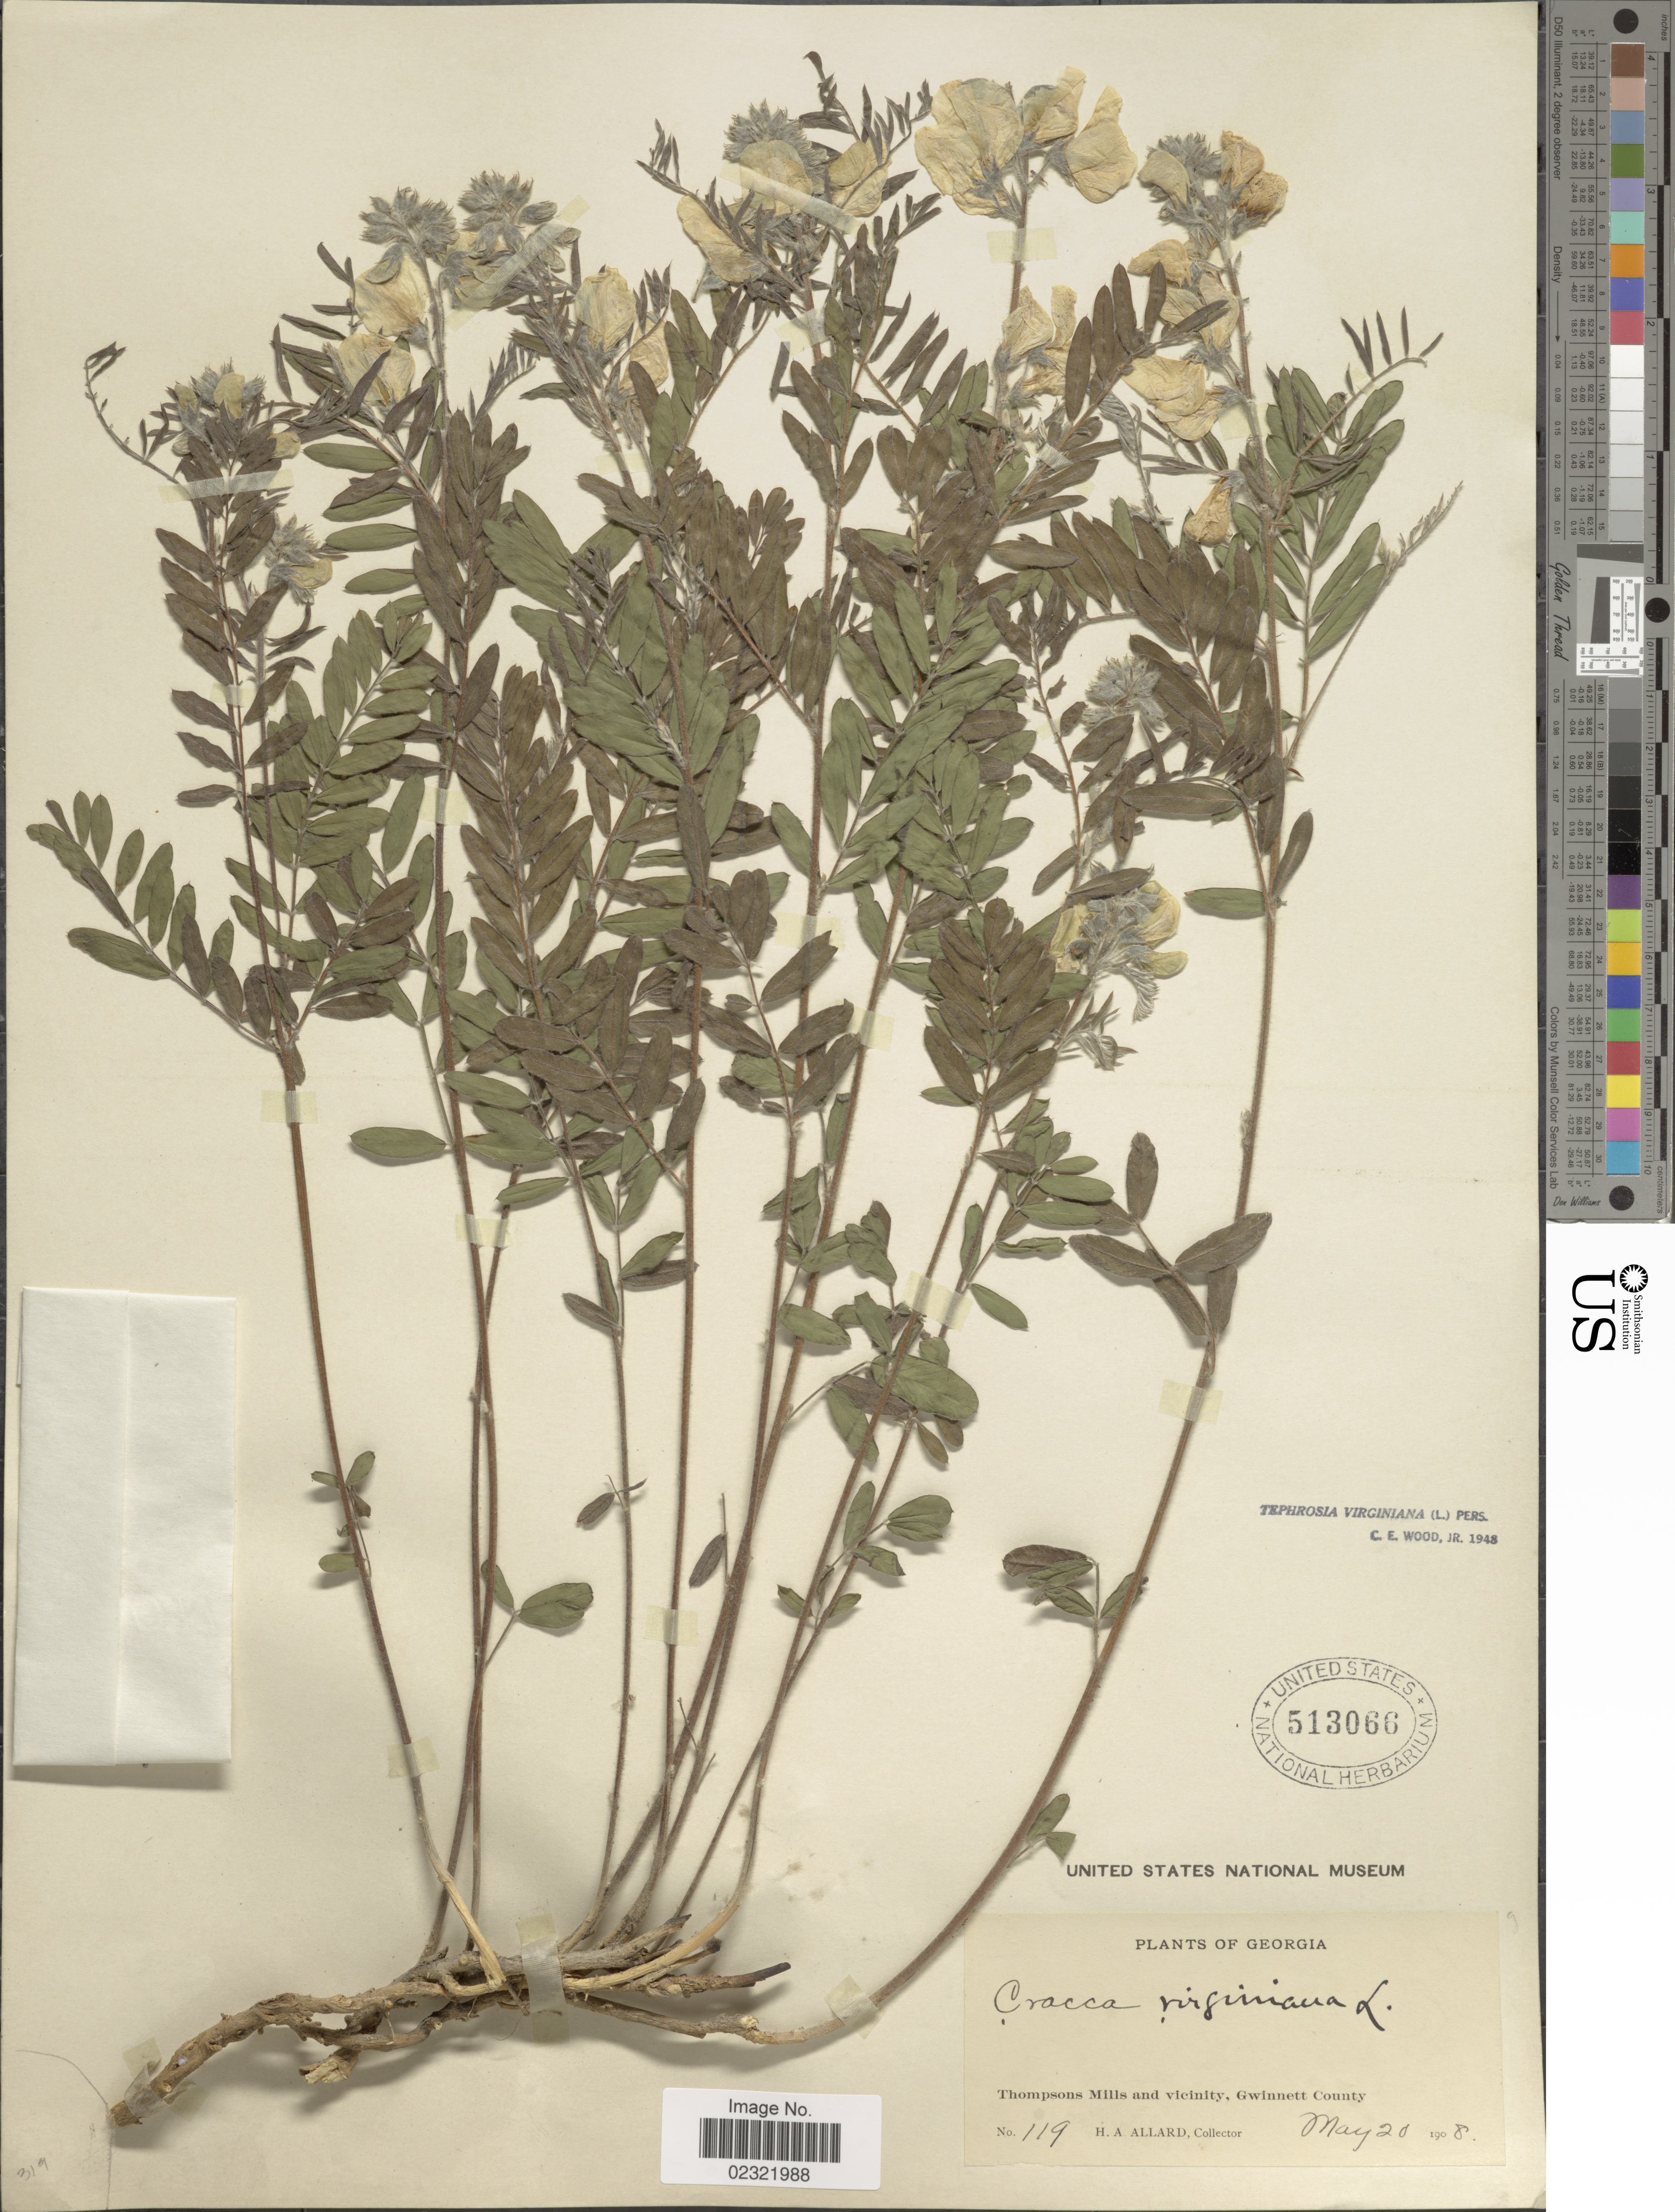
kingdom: Plantae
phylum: Tracheophyta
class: Magnoliopsida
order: Fabales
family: Fabaceae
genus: Tephrosia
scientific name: Tephrosia virginiana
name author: (L.) Pers.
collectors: H. A. Allard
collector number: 119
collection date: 1908-05-20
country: United States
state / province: Georgia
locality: Thompsons Mills and vicinity, Gwinnett County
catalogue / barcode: US 513066